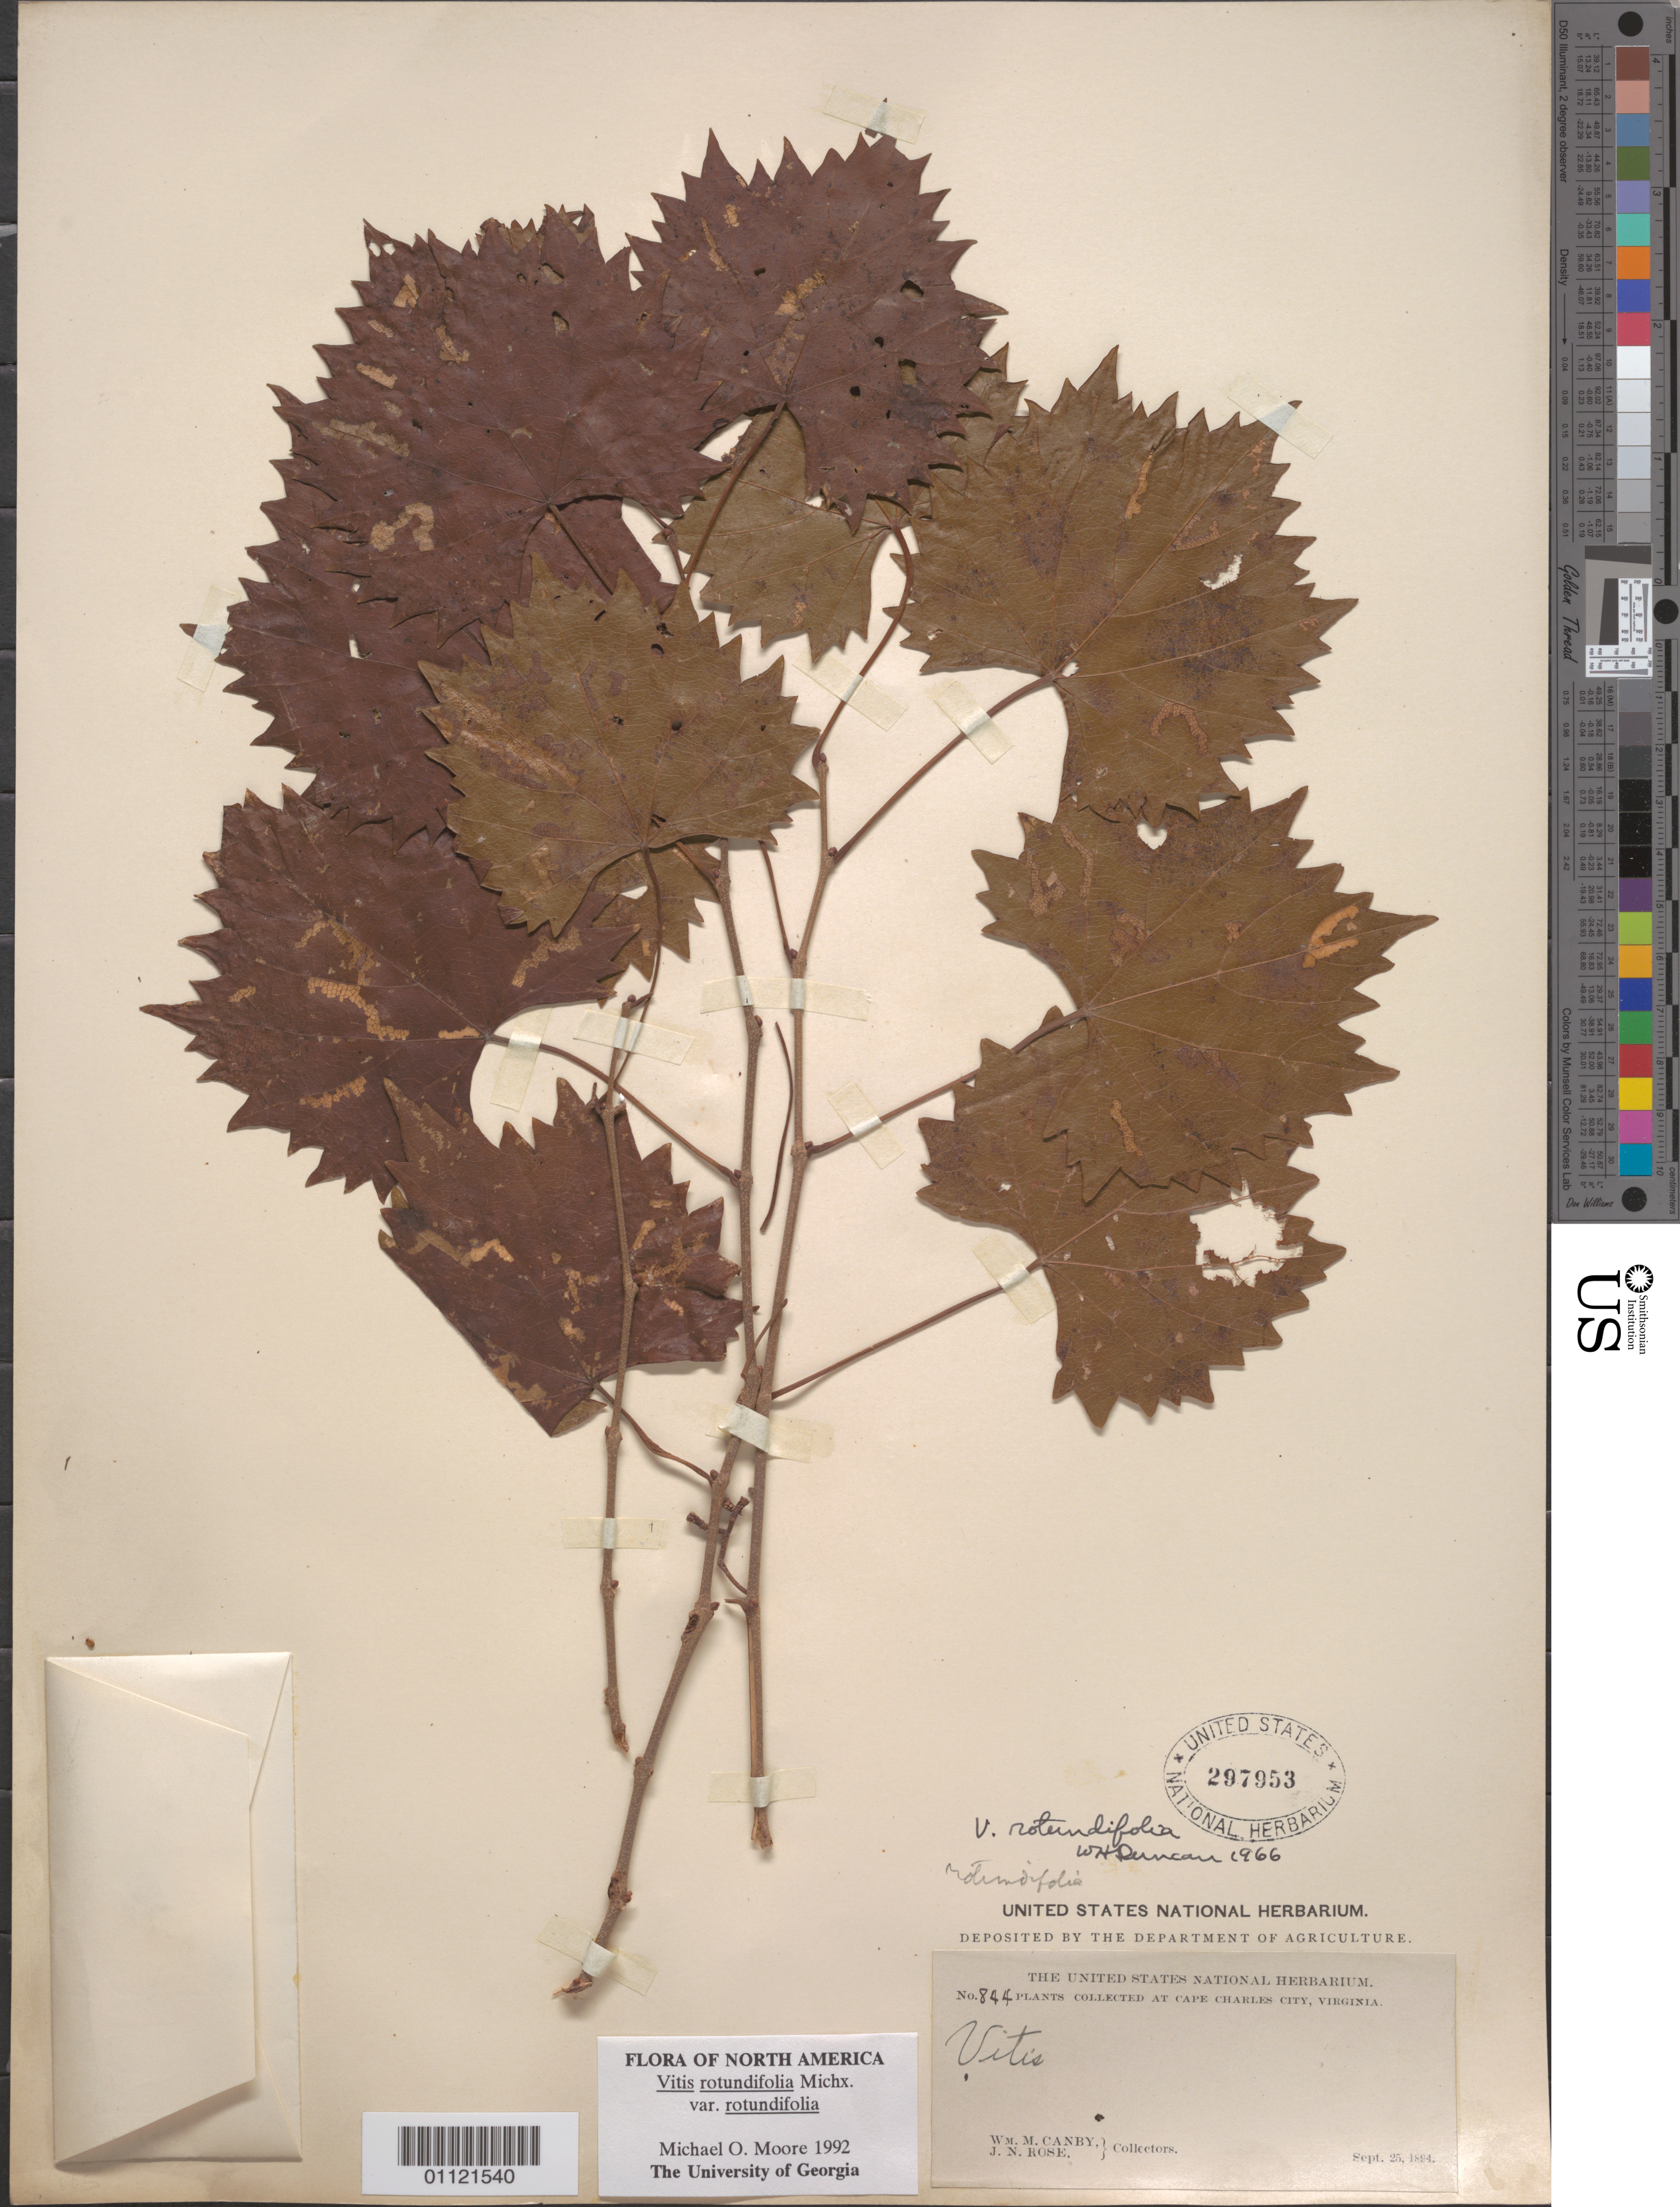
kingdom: Plantae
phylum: Tracheophyta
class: Magnoliopsida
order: Vitales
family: Vitaceae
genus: Vitis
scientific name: Vitis rotundifolia var. rotundifolia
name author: Michx.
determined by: Moore, M. O.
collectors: W. M. Canby & J. N. Rose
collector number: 844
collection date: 1896-09-25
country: United States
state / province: Virginia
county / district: Accomack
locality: Cape Charles City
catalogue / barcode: US 297953